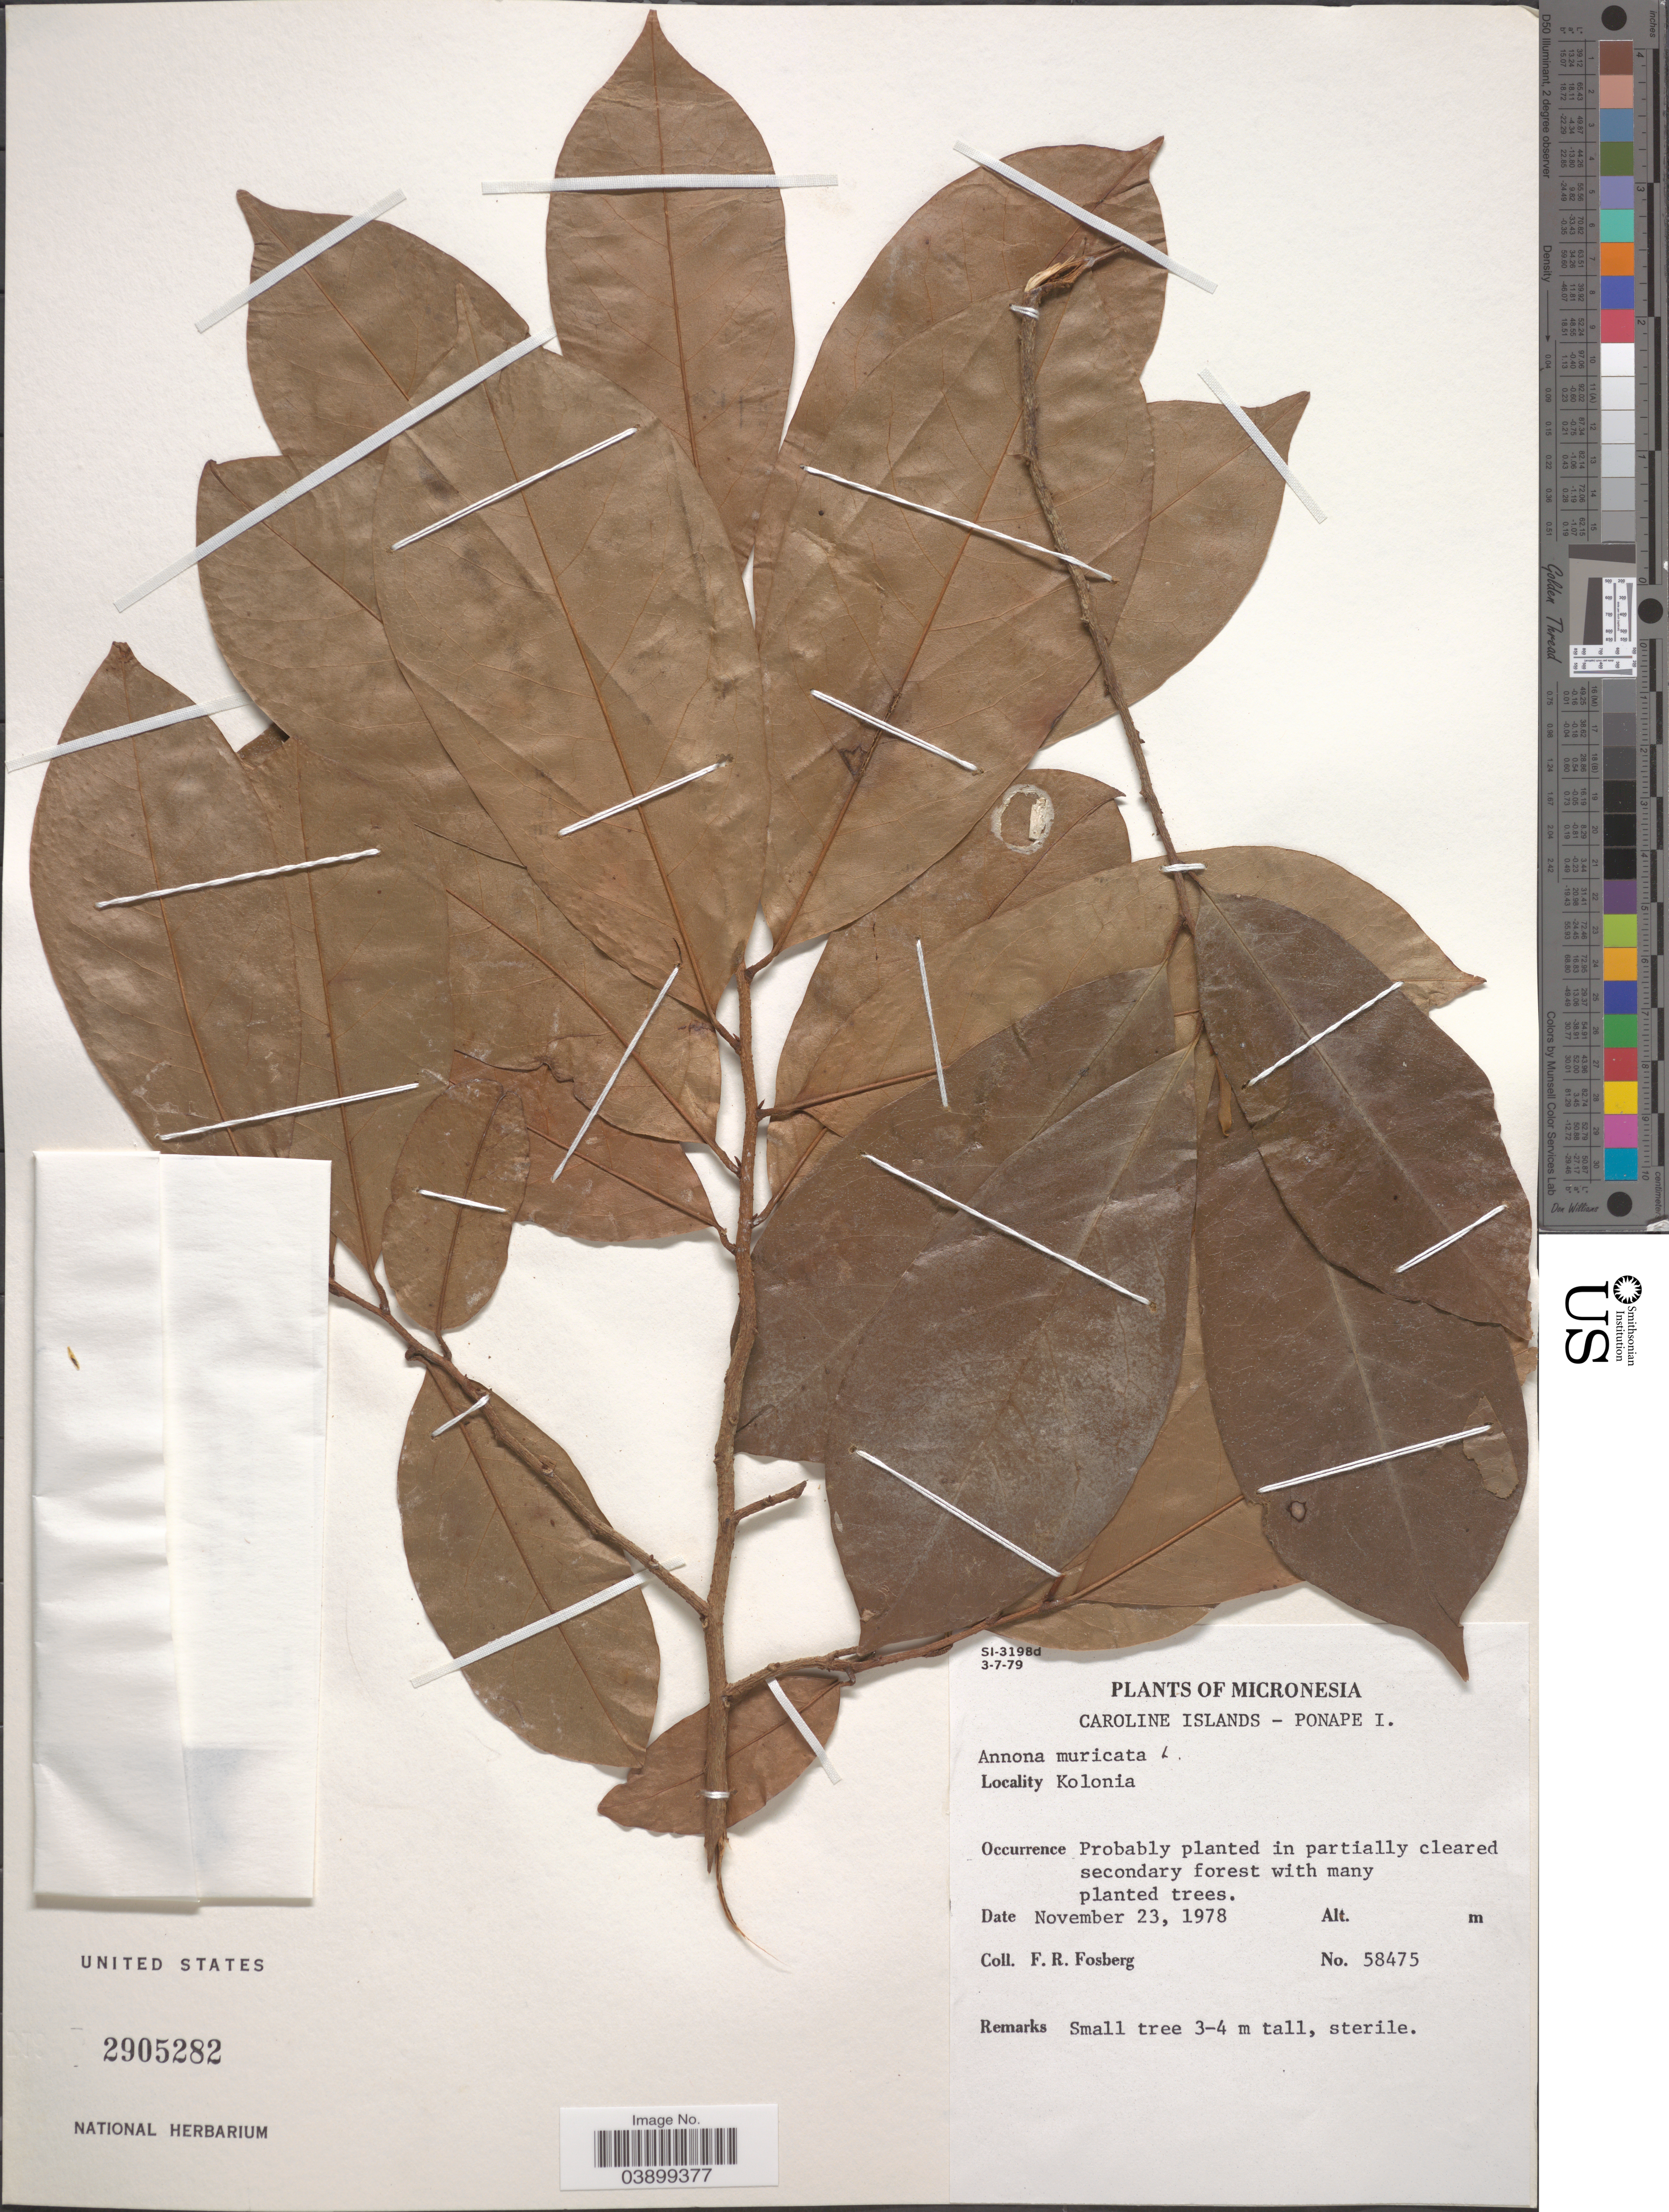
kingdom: Plantae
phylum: Tracheophyta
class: Magnoliopsida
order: Magnoliales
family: Annonaceae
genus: Annona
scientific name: Annona muricata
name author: L.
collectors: F. R. Fosberg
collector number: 58475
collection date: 1978-11-23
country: Micronesia, Federated States of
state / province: Pohnpei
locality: Micronesia. Caroline Islands - Ponape I. Kolonia.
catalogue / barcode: US 2905282